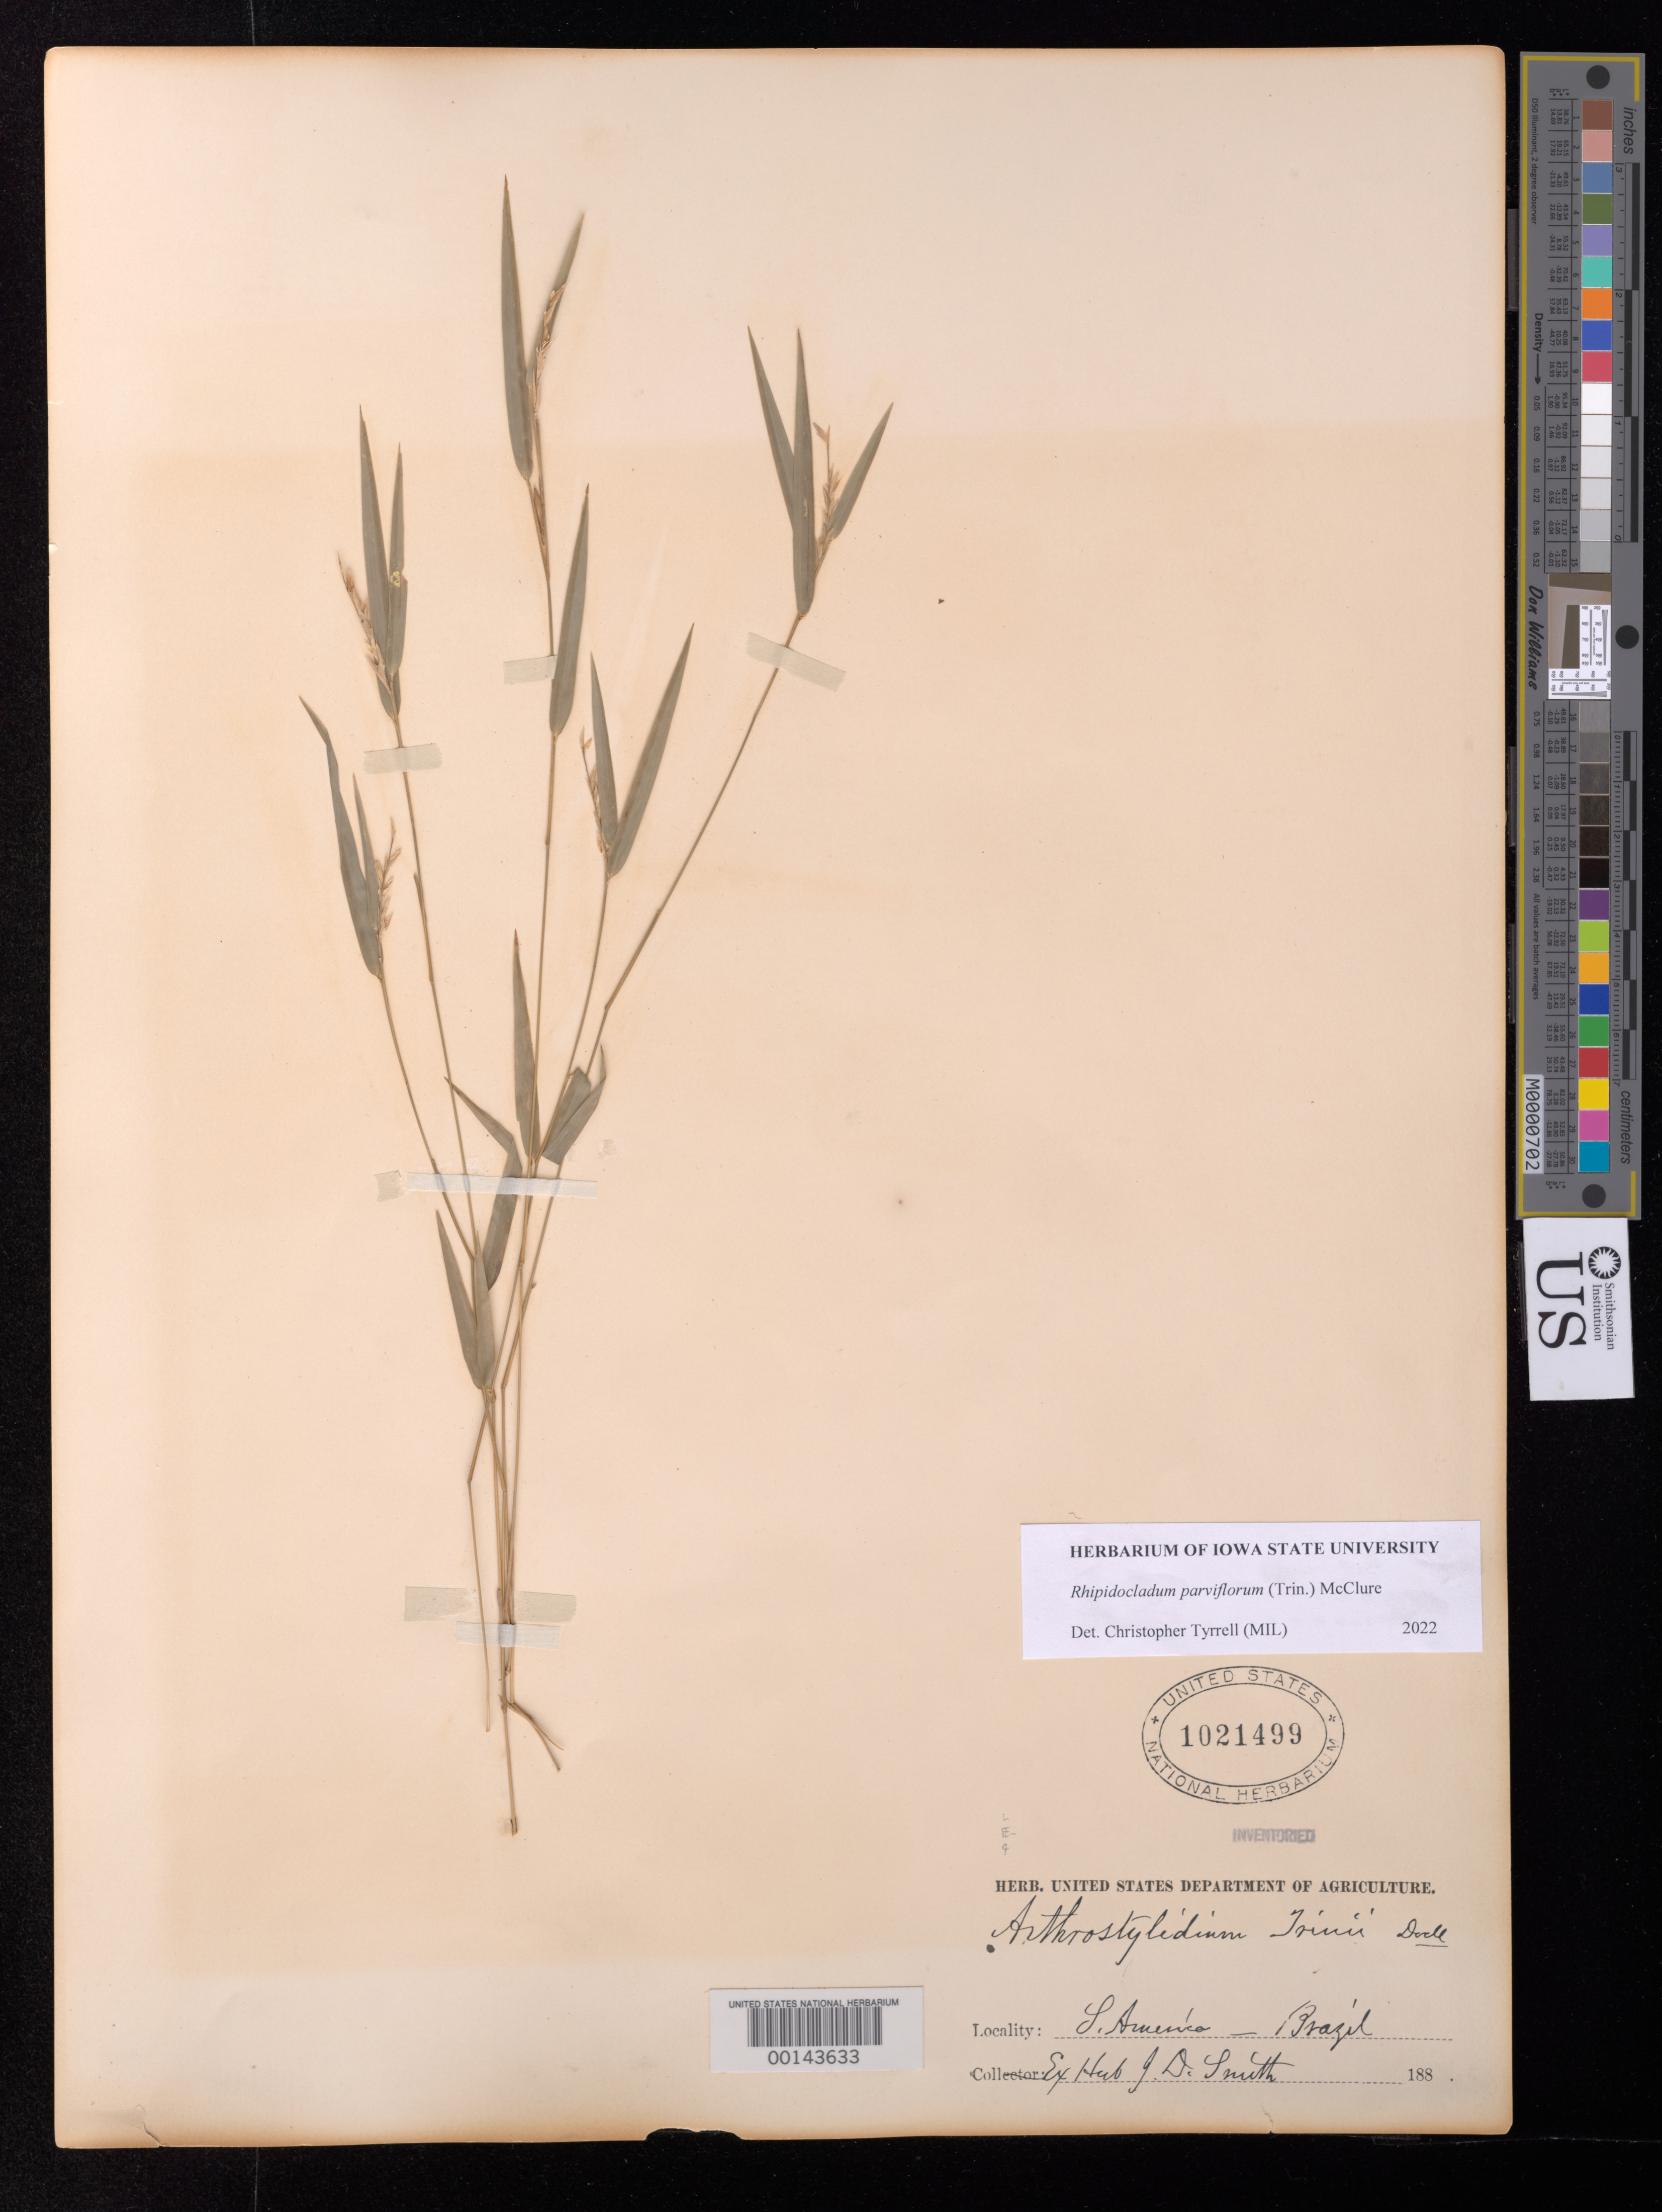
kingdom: Plantae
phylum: Tracheophyta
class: Liliopsida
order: Poales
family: Poaceae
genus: Rhipidocladum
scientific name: Rhipidocladum parviflorum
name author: (Trin.) McClure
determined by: Tyrrell, Christopher D., (MIL), Milwaukee Public Museum (UNITED STATES)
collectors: J. Donnell Smith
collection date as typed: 188-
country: Brazil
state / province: Minas Gerais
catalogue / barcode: US 1021499